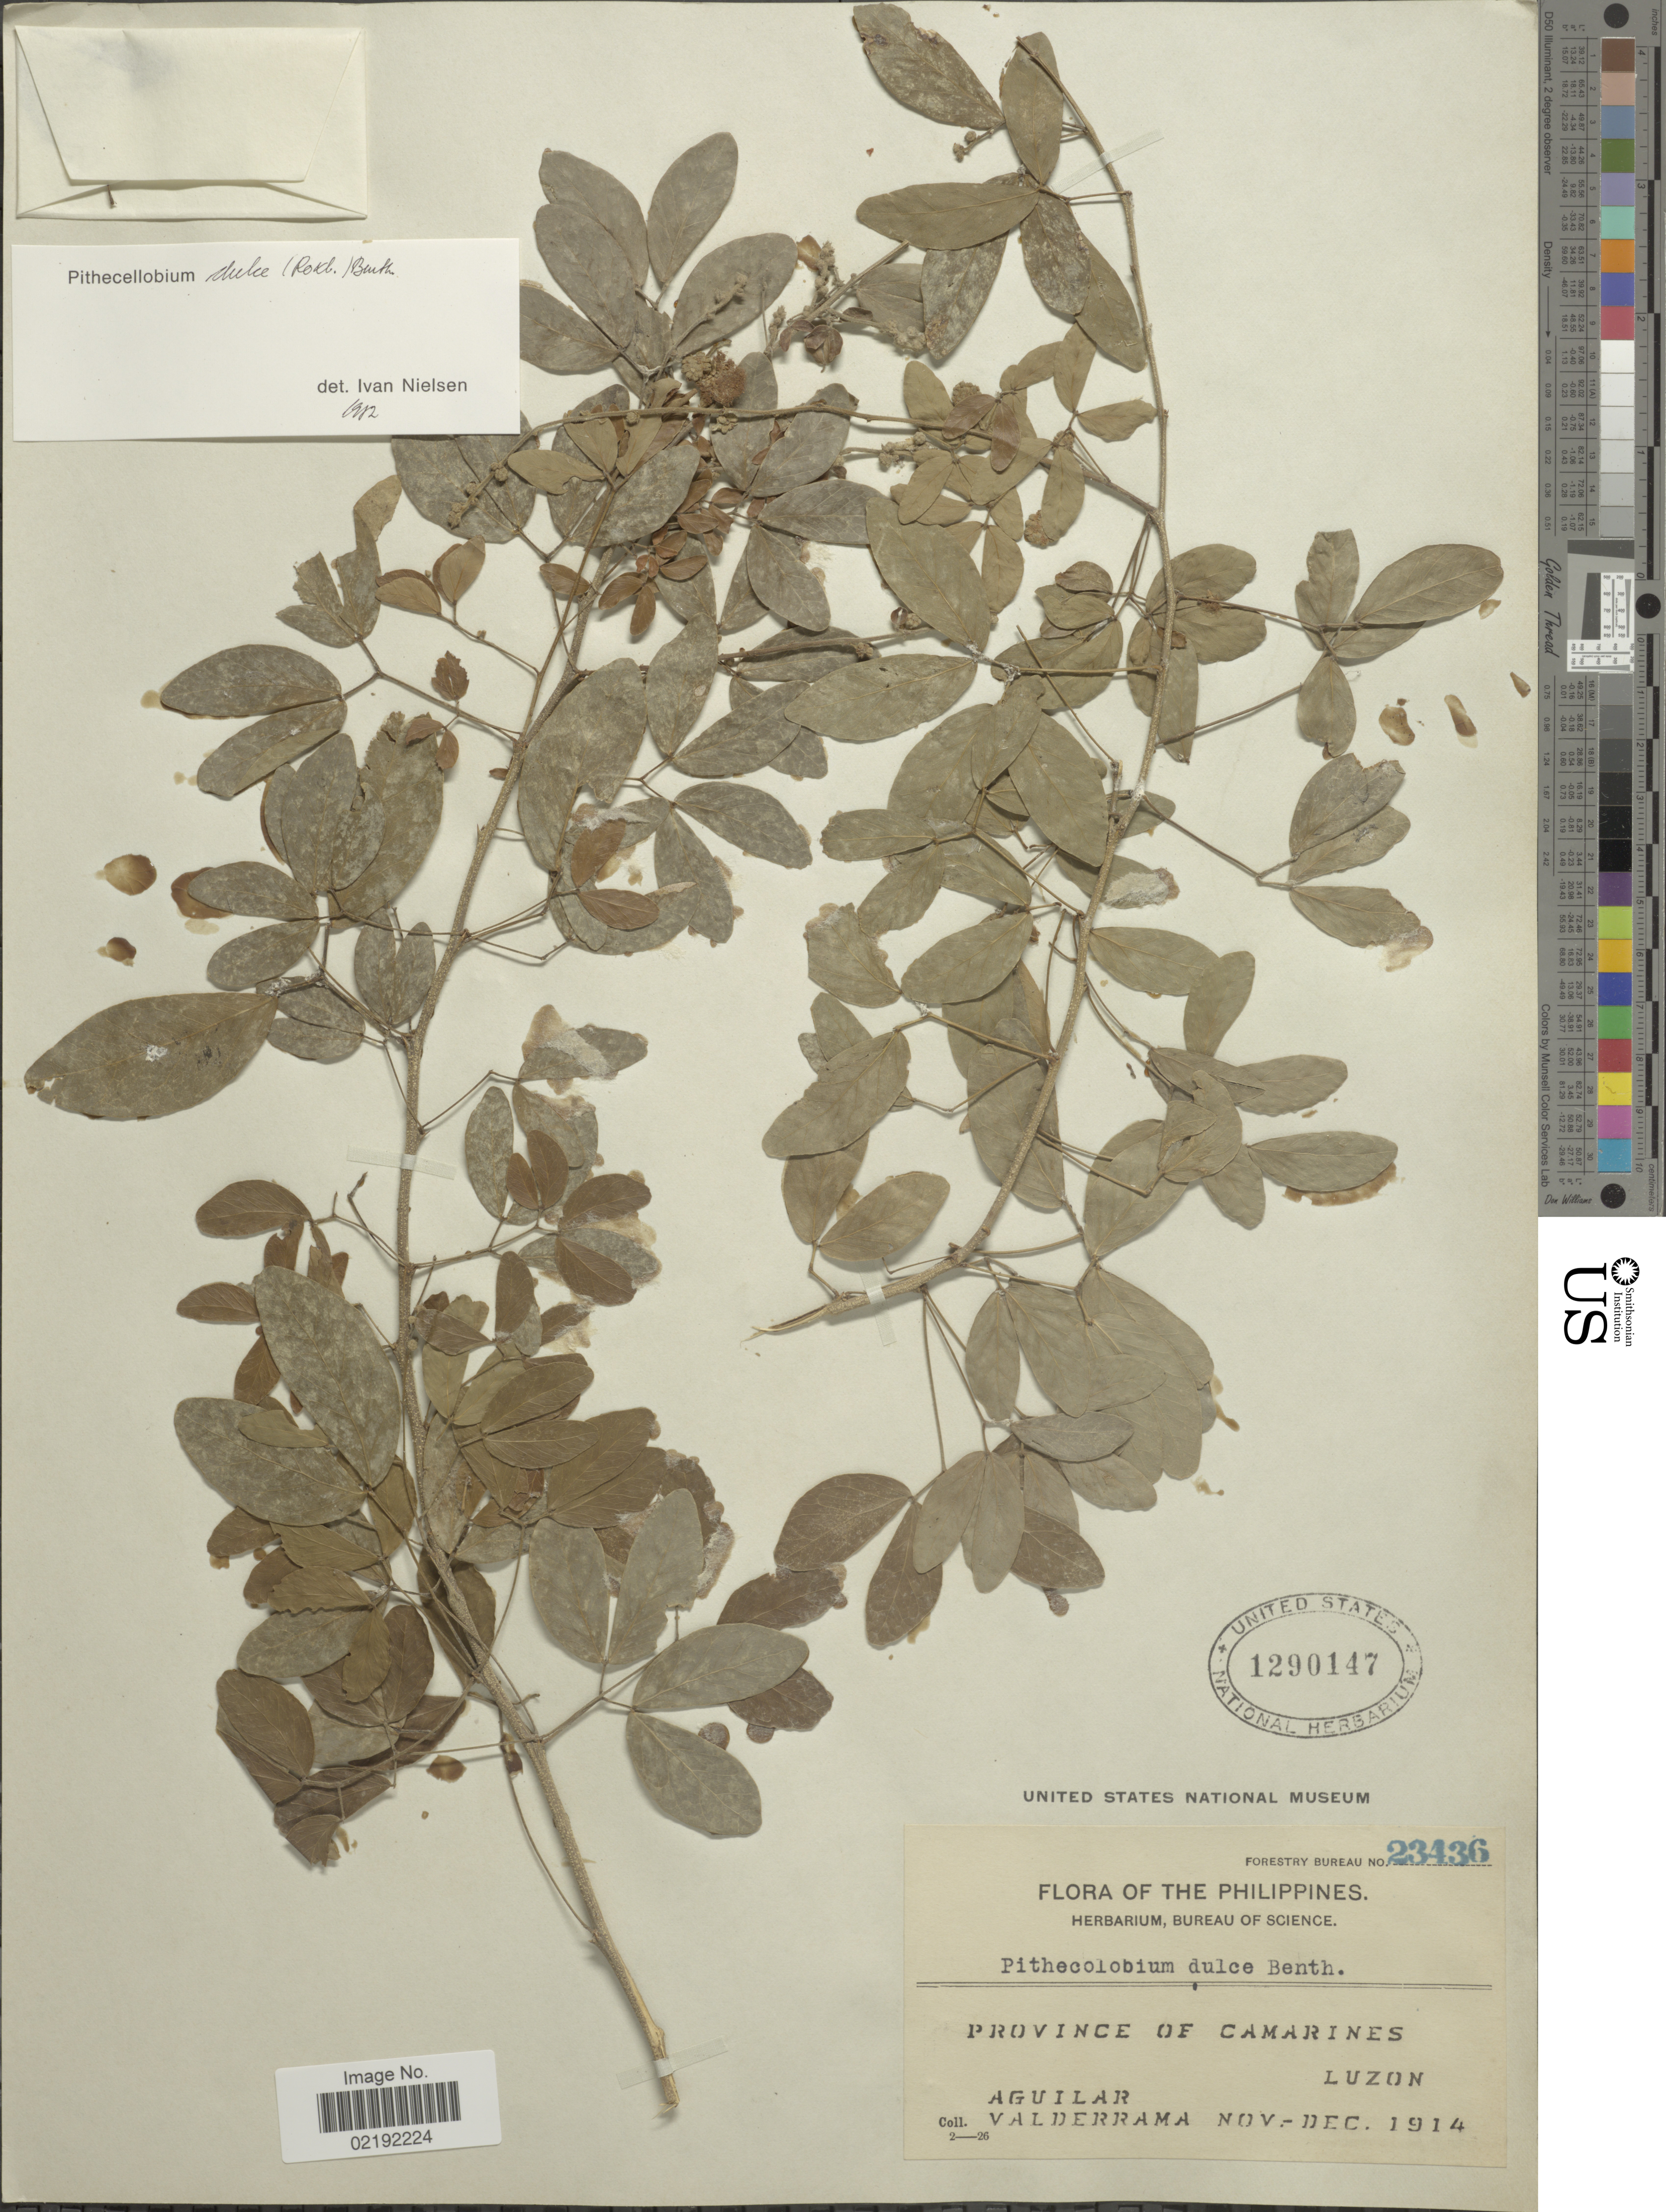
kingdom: Plantae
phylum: Tracheophyta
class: Magnoliopsida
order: Fabales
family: Fabaceae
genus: Pithecellobium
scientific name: Pithecellobium dulce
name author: (Roxb.) Benth.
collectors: -. Aguilar & A. Valderama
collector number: Forestry Bureau 23436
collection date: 1914-11/1914-12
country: Philippines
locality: Province of Camarines, Luzon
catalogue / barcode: US 1290147